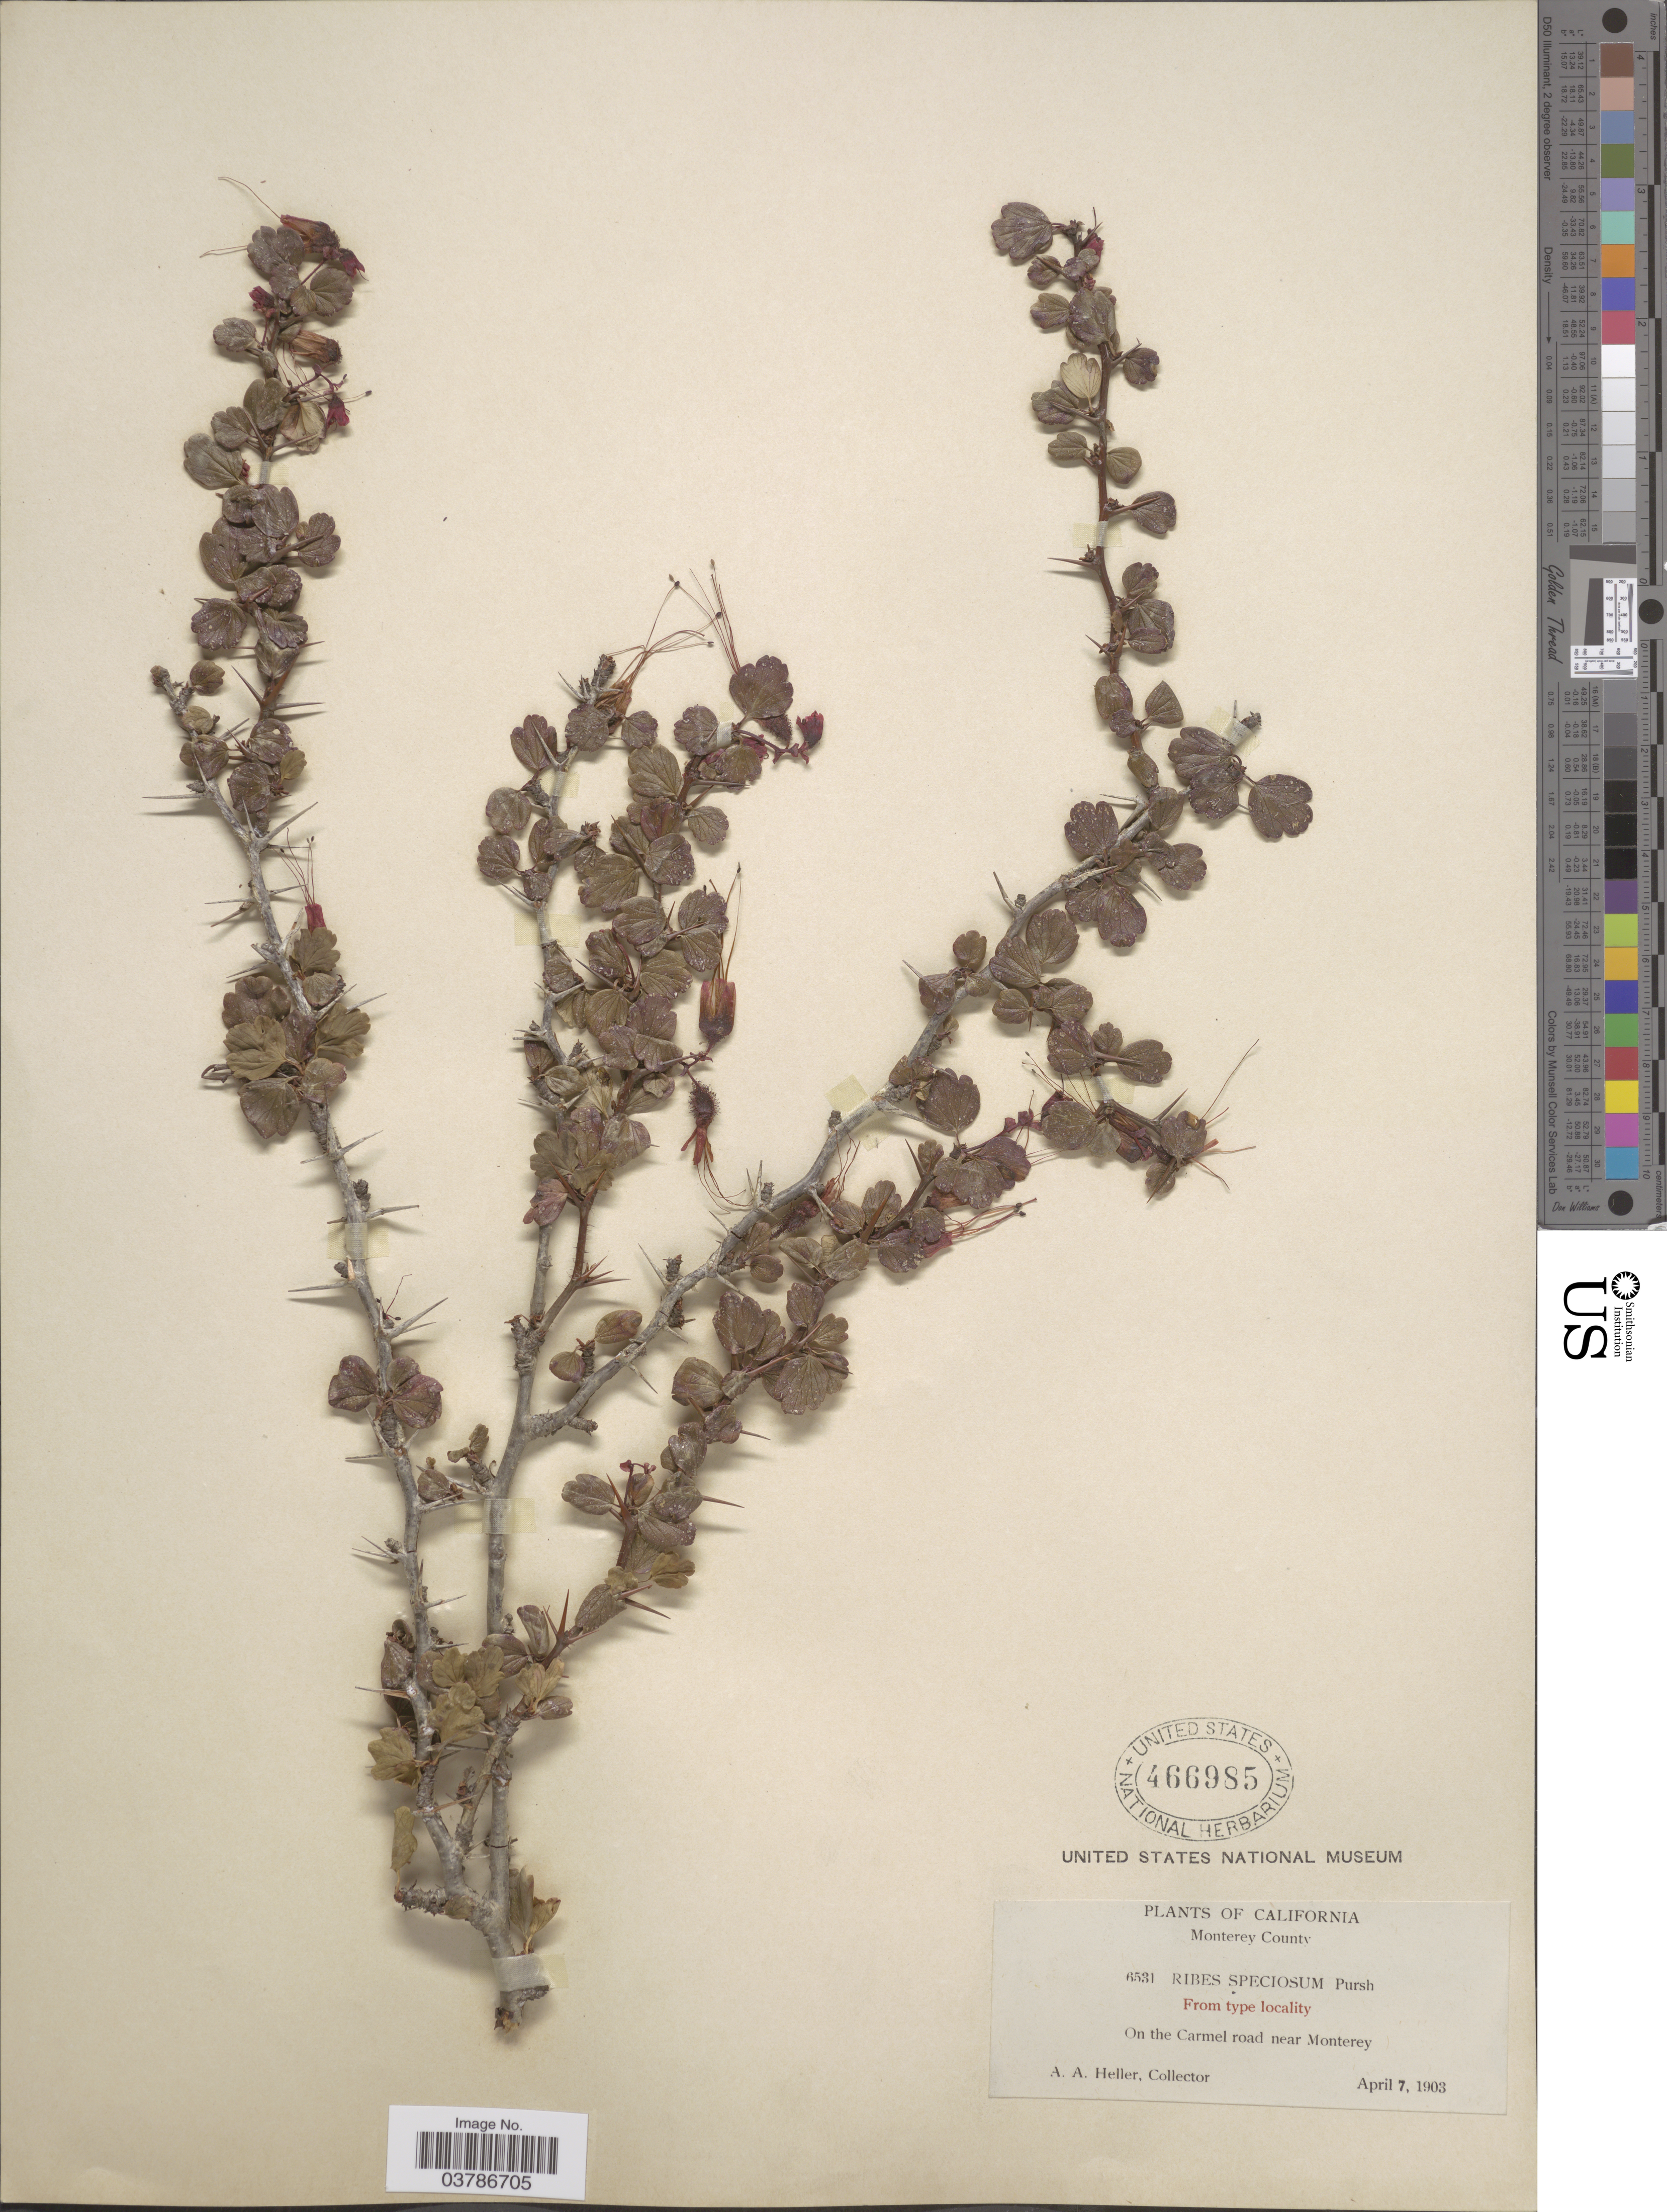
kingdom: Plantae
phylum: Tracheophyta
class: Magnoliopsida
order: Saxifragales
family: Grossulariaceae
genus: Ribes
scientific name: Ribes speciosum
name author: Pursh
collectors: A. A. Heller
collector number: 6531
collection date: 1903-04-07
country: United States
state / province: California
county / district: Monterey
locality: Monterey County. On the Carmel road near Monterey.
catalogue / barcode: US 466985